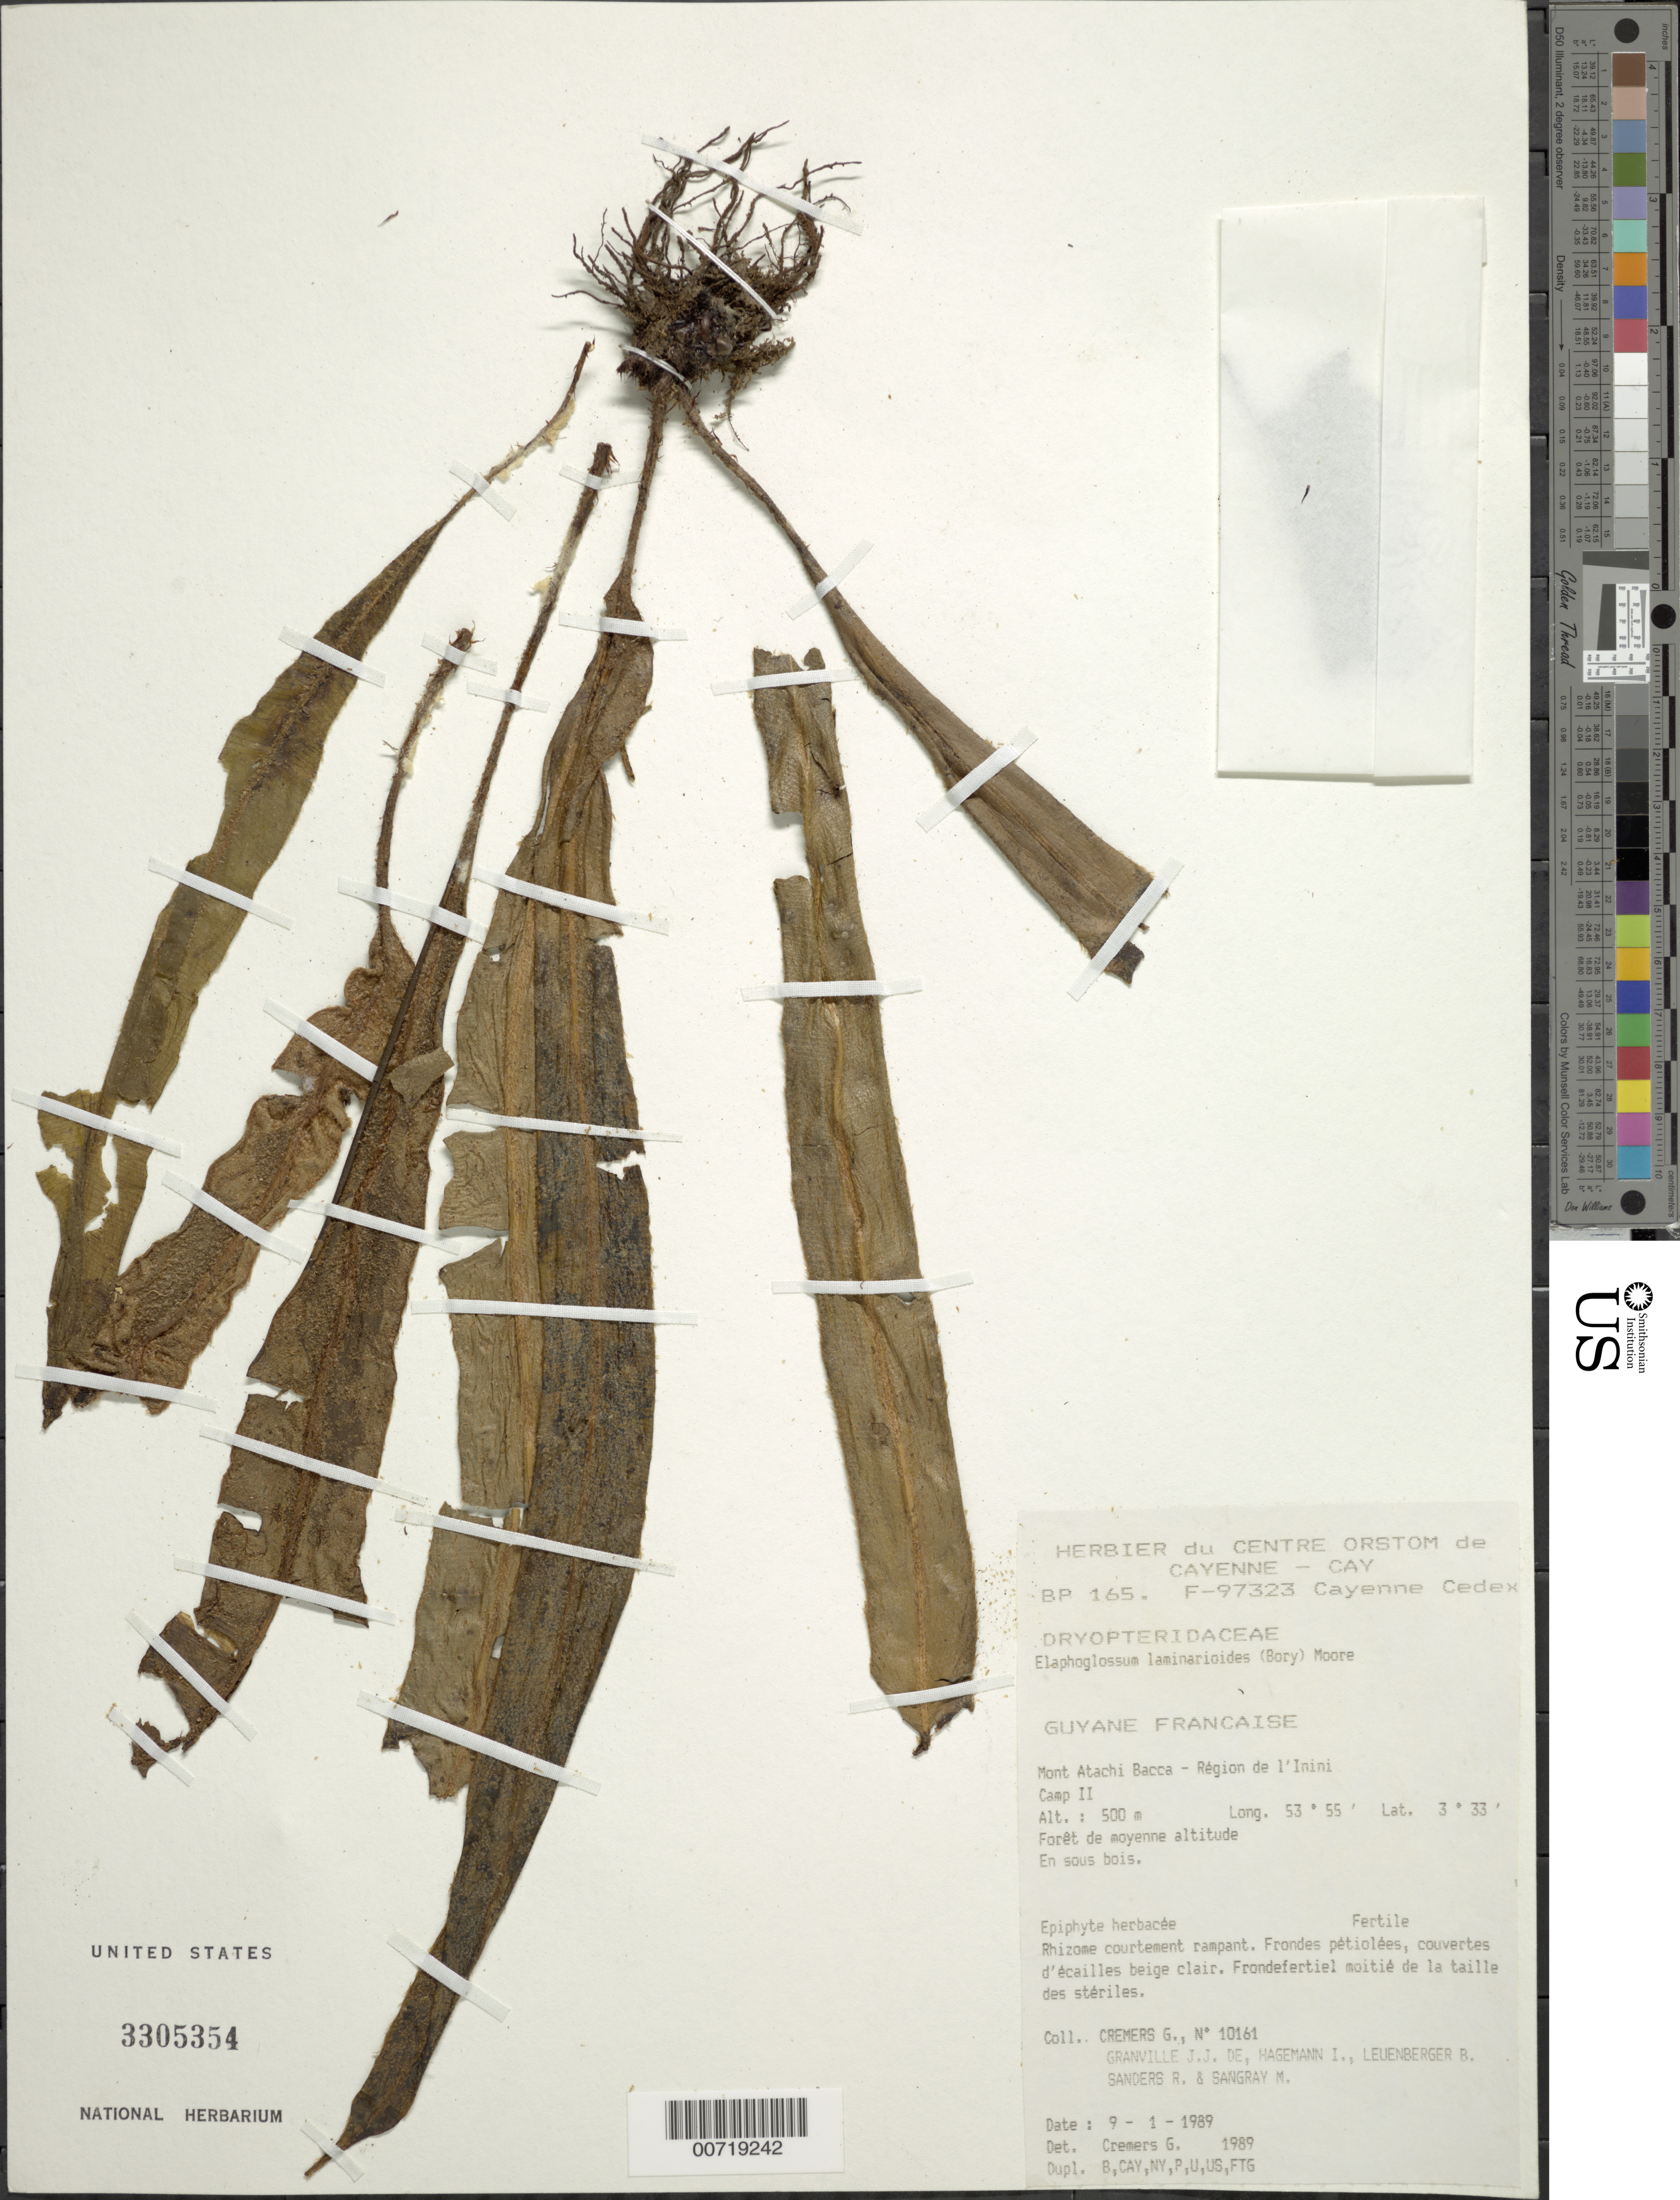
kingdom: Plantae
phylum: Tracheophyta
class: Polypodiopsida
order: Polypodiales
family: Dryopteridaceae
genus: Elaphoglossum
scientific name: Elaphoglossum laminarioides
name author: (Bory ex Fée) T. Moore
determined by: Cremers, Georges A.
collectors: G. Cremers et al.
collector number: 10161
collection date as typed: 9-Jan-89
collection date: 1989-01-09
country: French Guiana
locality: Mont Atachi Bacca, région de l'Inini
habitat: Forest, middle altitude; understory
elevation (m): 500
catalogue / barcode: US 3305354